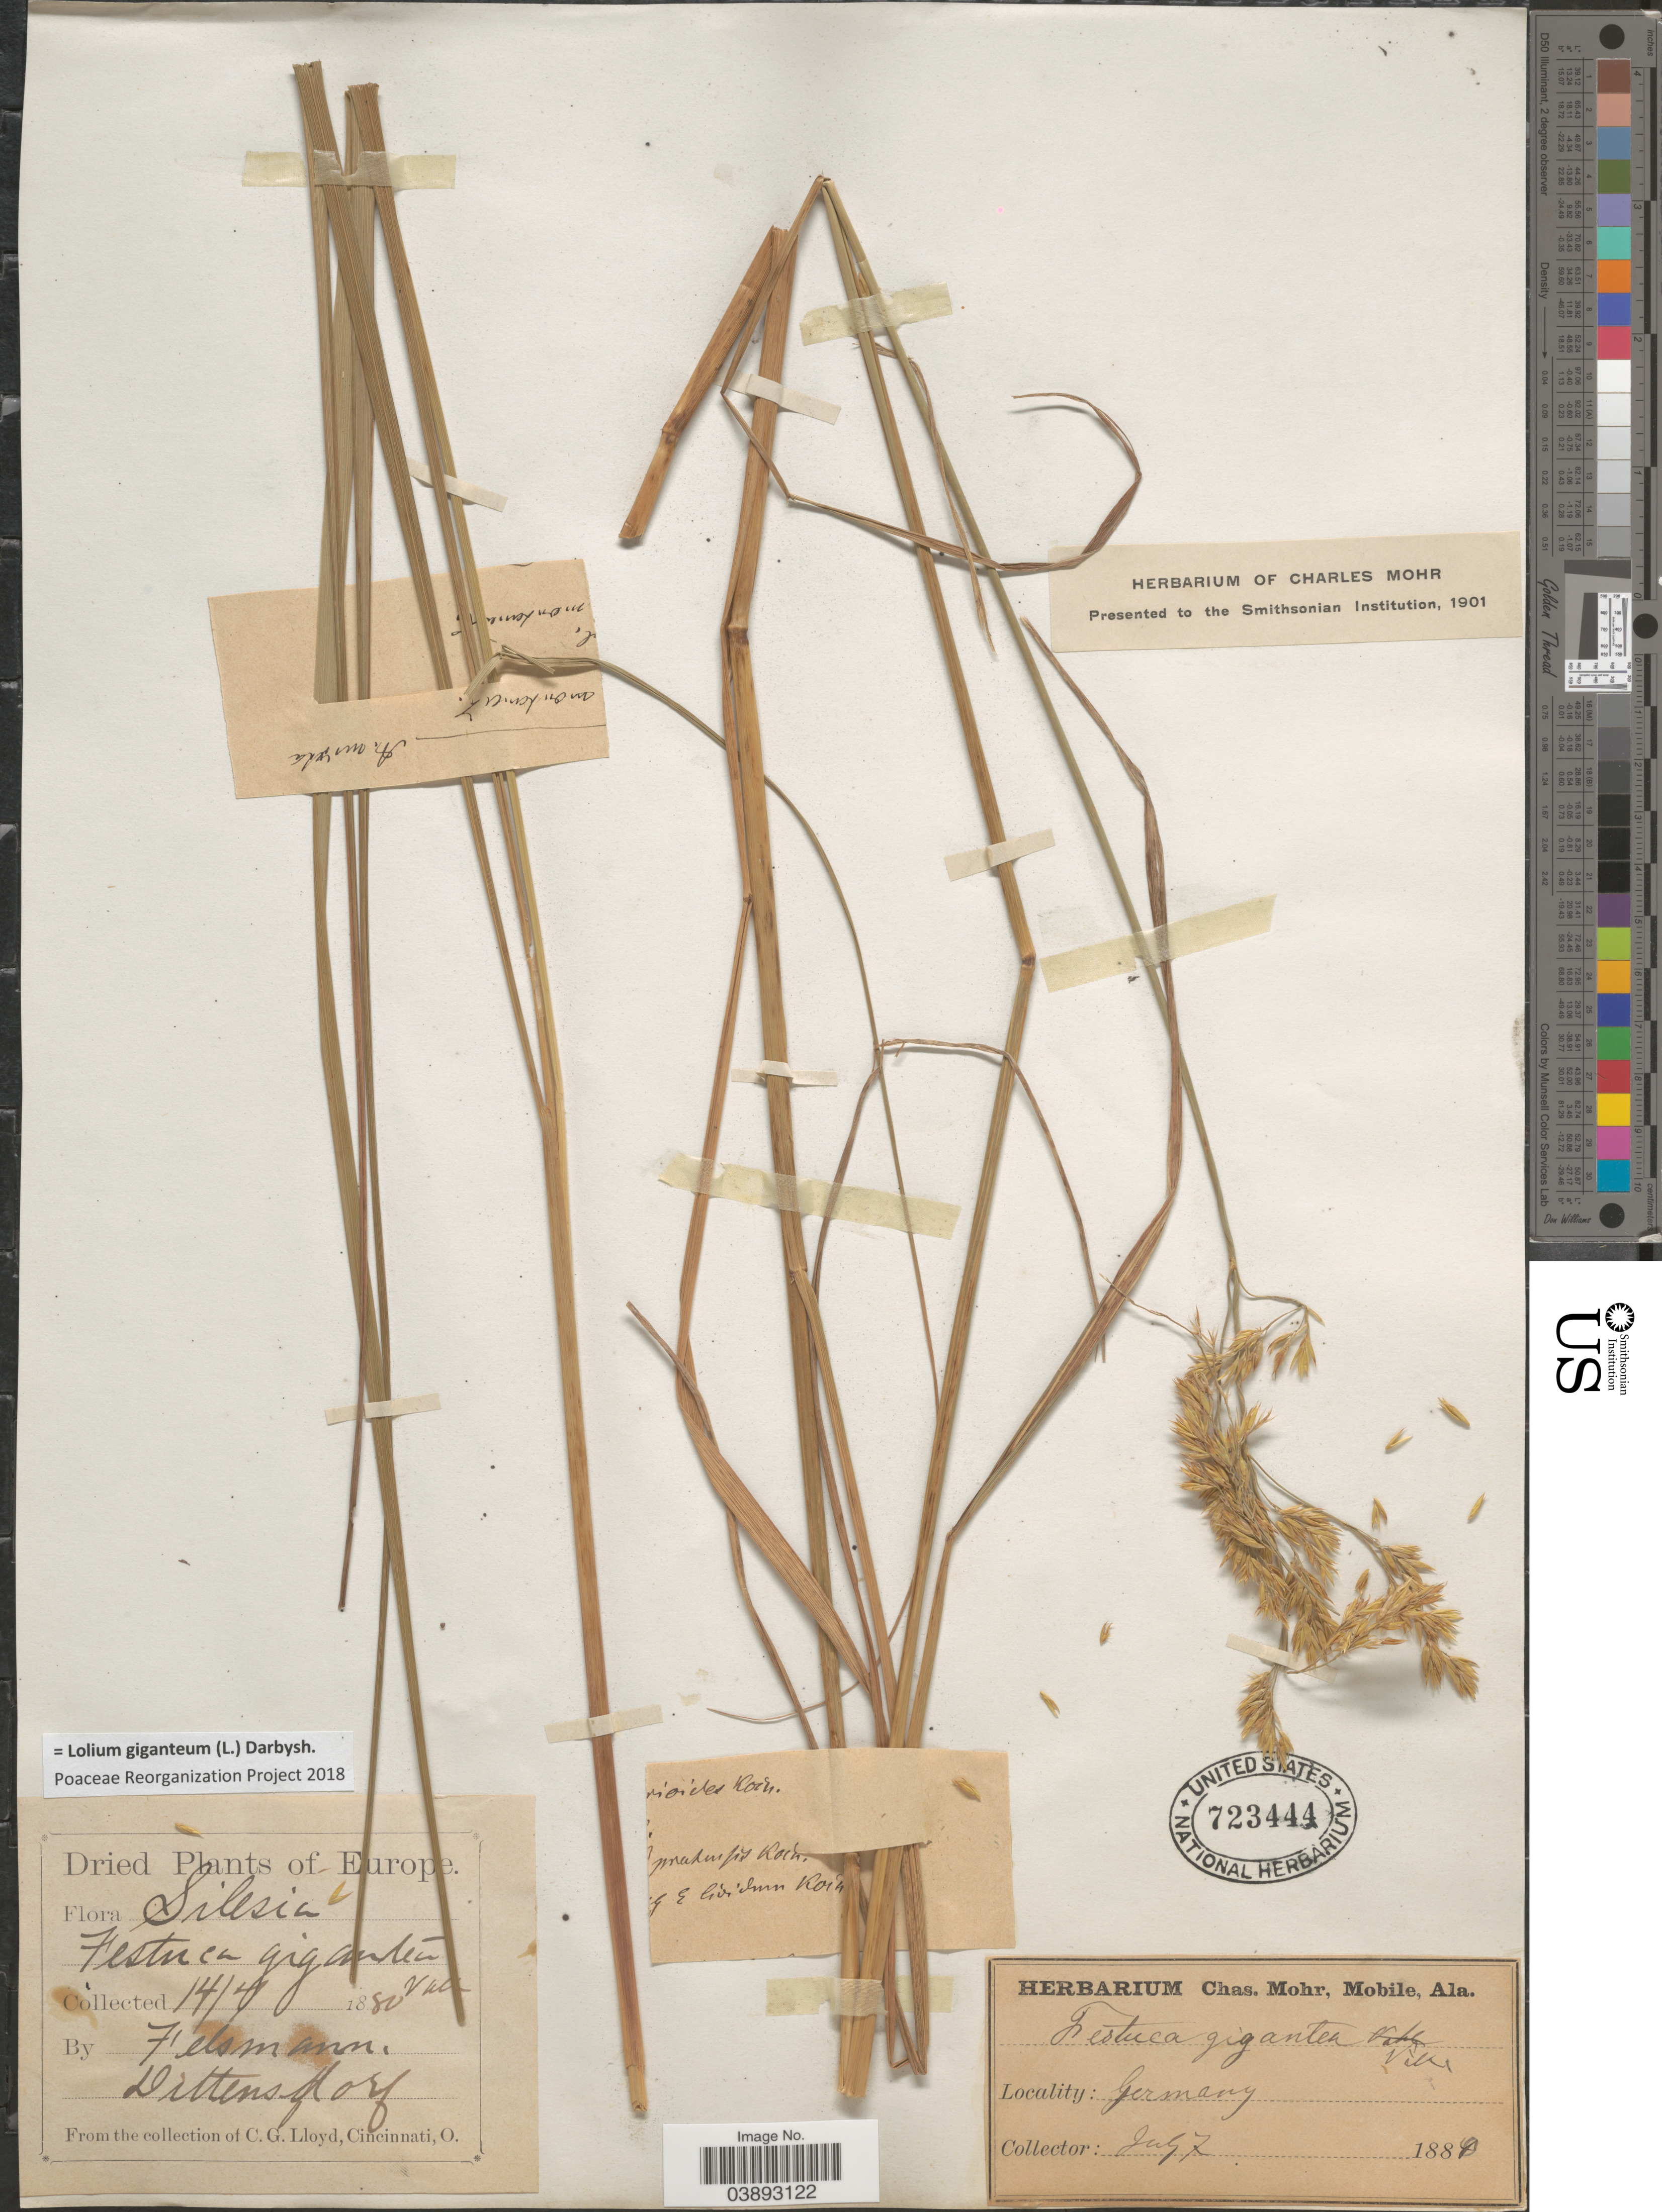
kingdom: Plantae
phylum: Tracheophyta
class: Liliopsida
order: Poales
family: Poaceae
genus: Lolium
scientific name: Lolium giganteum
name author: (L.) Darbysh.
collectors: Felsmann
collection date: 1880-07-14/1884-07-07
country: Germany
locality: Silesia. Dittensdorf.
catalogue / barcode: US 723444